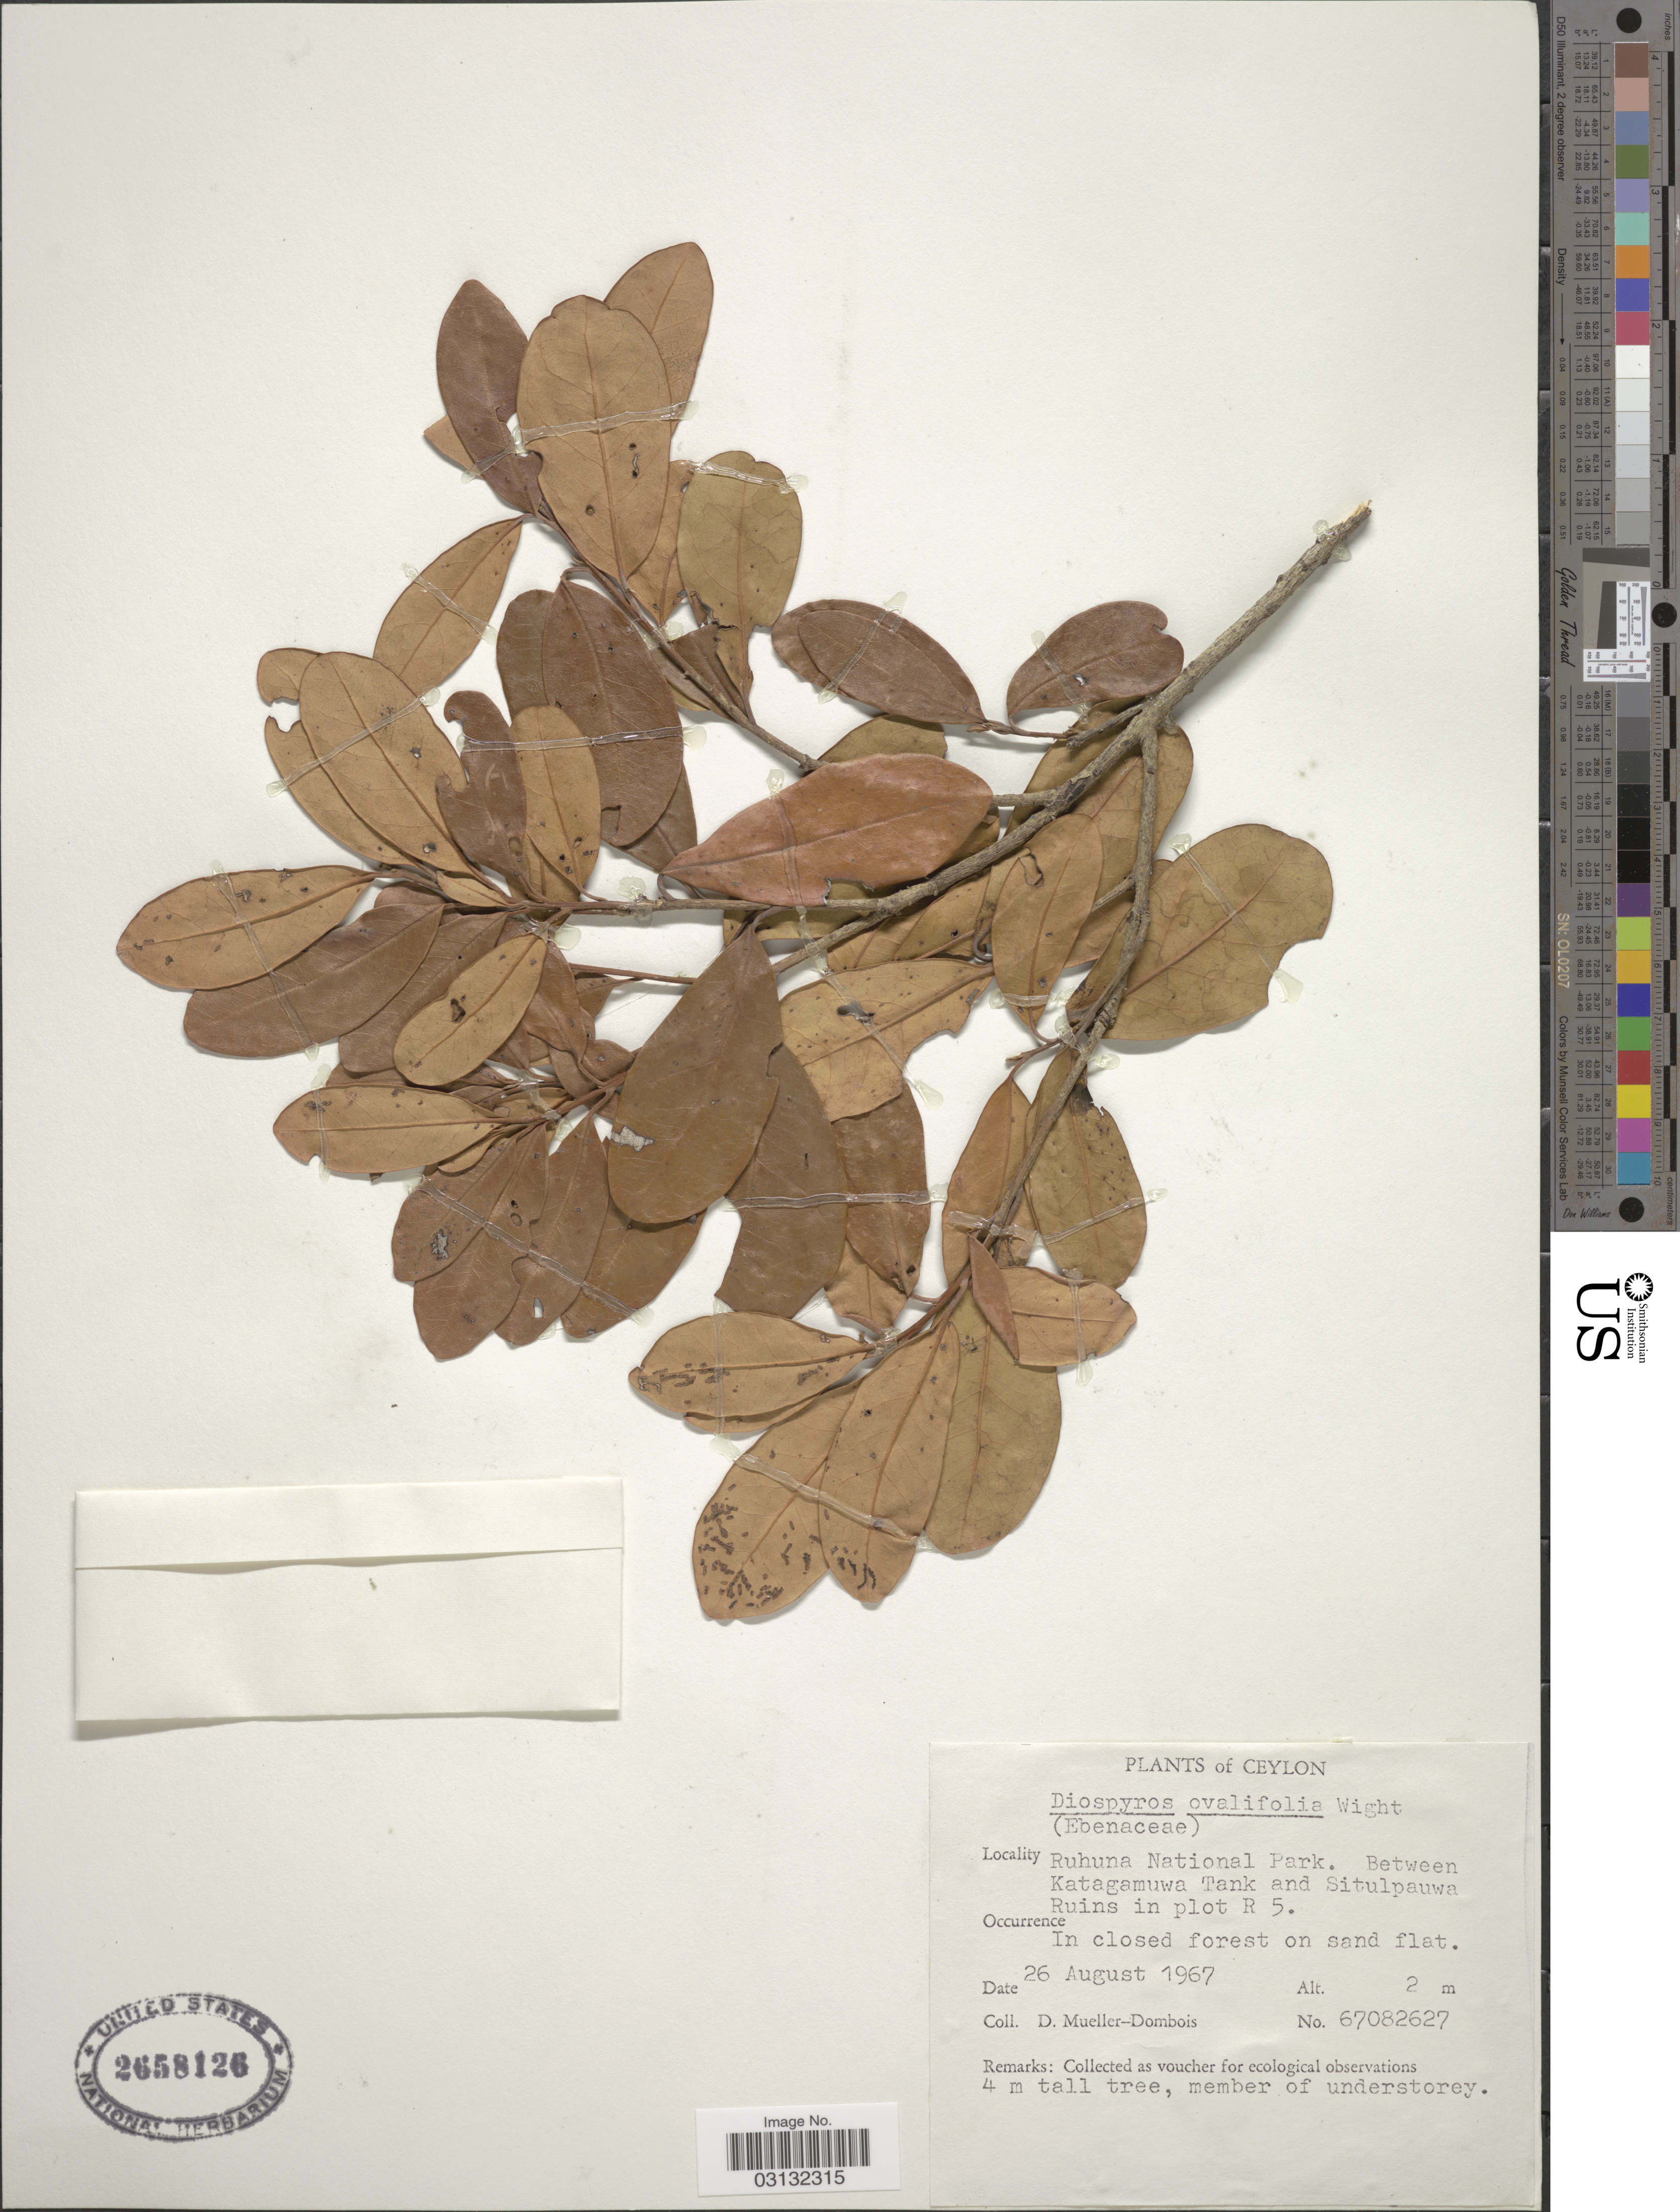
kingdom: Plantae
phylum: Tracheophyta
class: Magnoliopsida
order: Ericales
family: Ebenaceae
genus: Diospyros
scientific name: Diospyros ovalifolia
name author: Wight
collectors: D. Mueller-Dombois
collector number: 68082627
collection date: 1967-08-26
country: Sri Lanka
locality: Ceylon. Ruhuna National Park. Between Katagamuwa Tank and Situlpauwa Ruins in plot R 5.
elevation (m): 2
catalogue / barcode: US 2658126